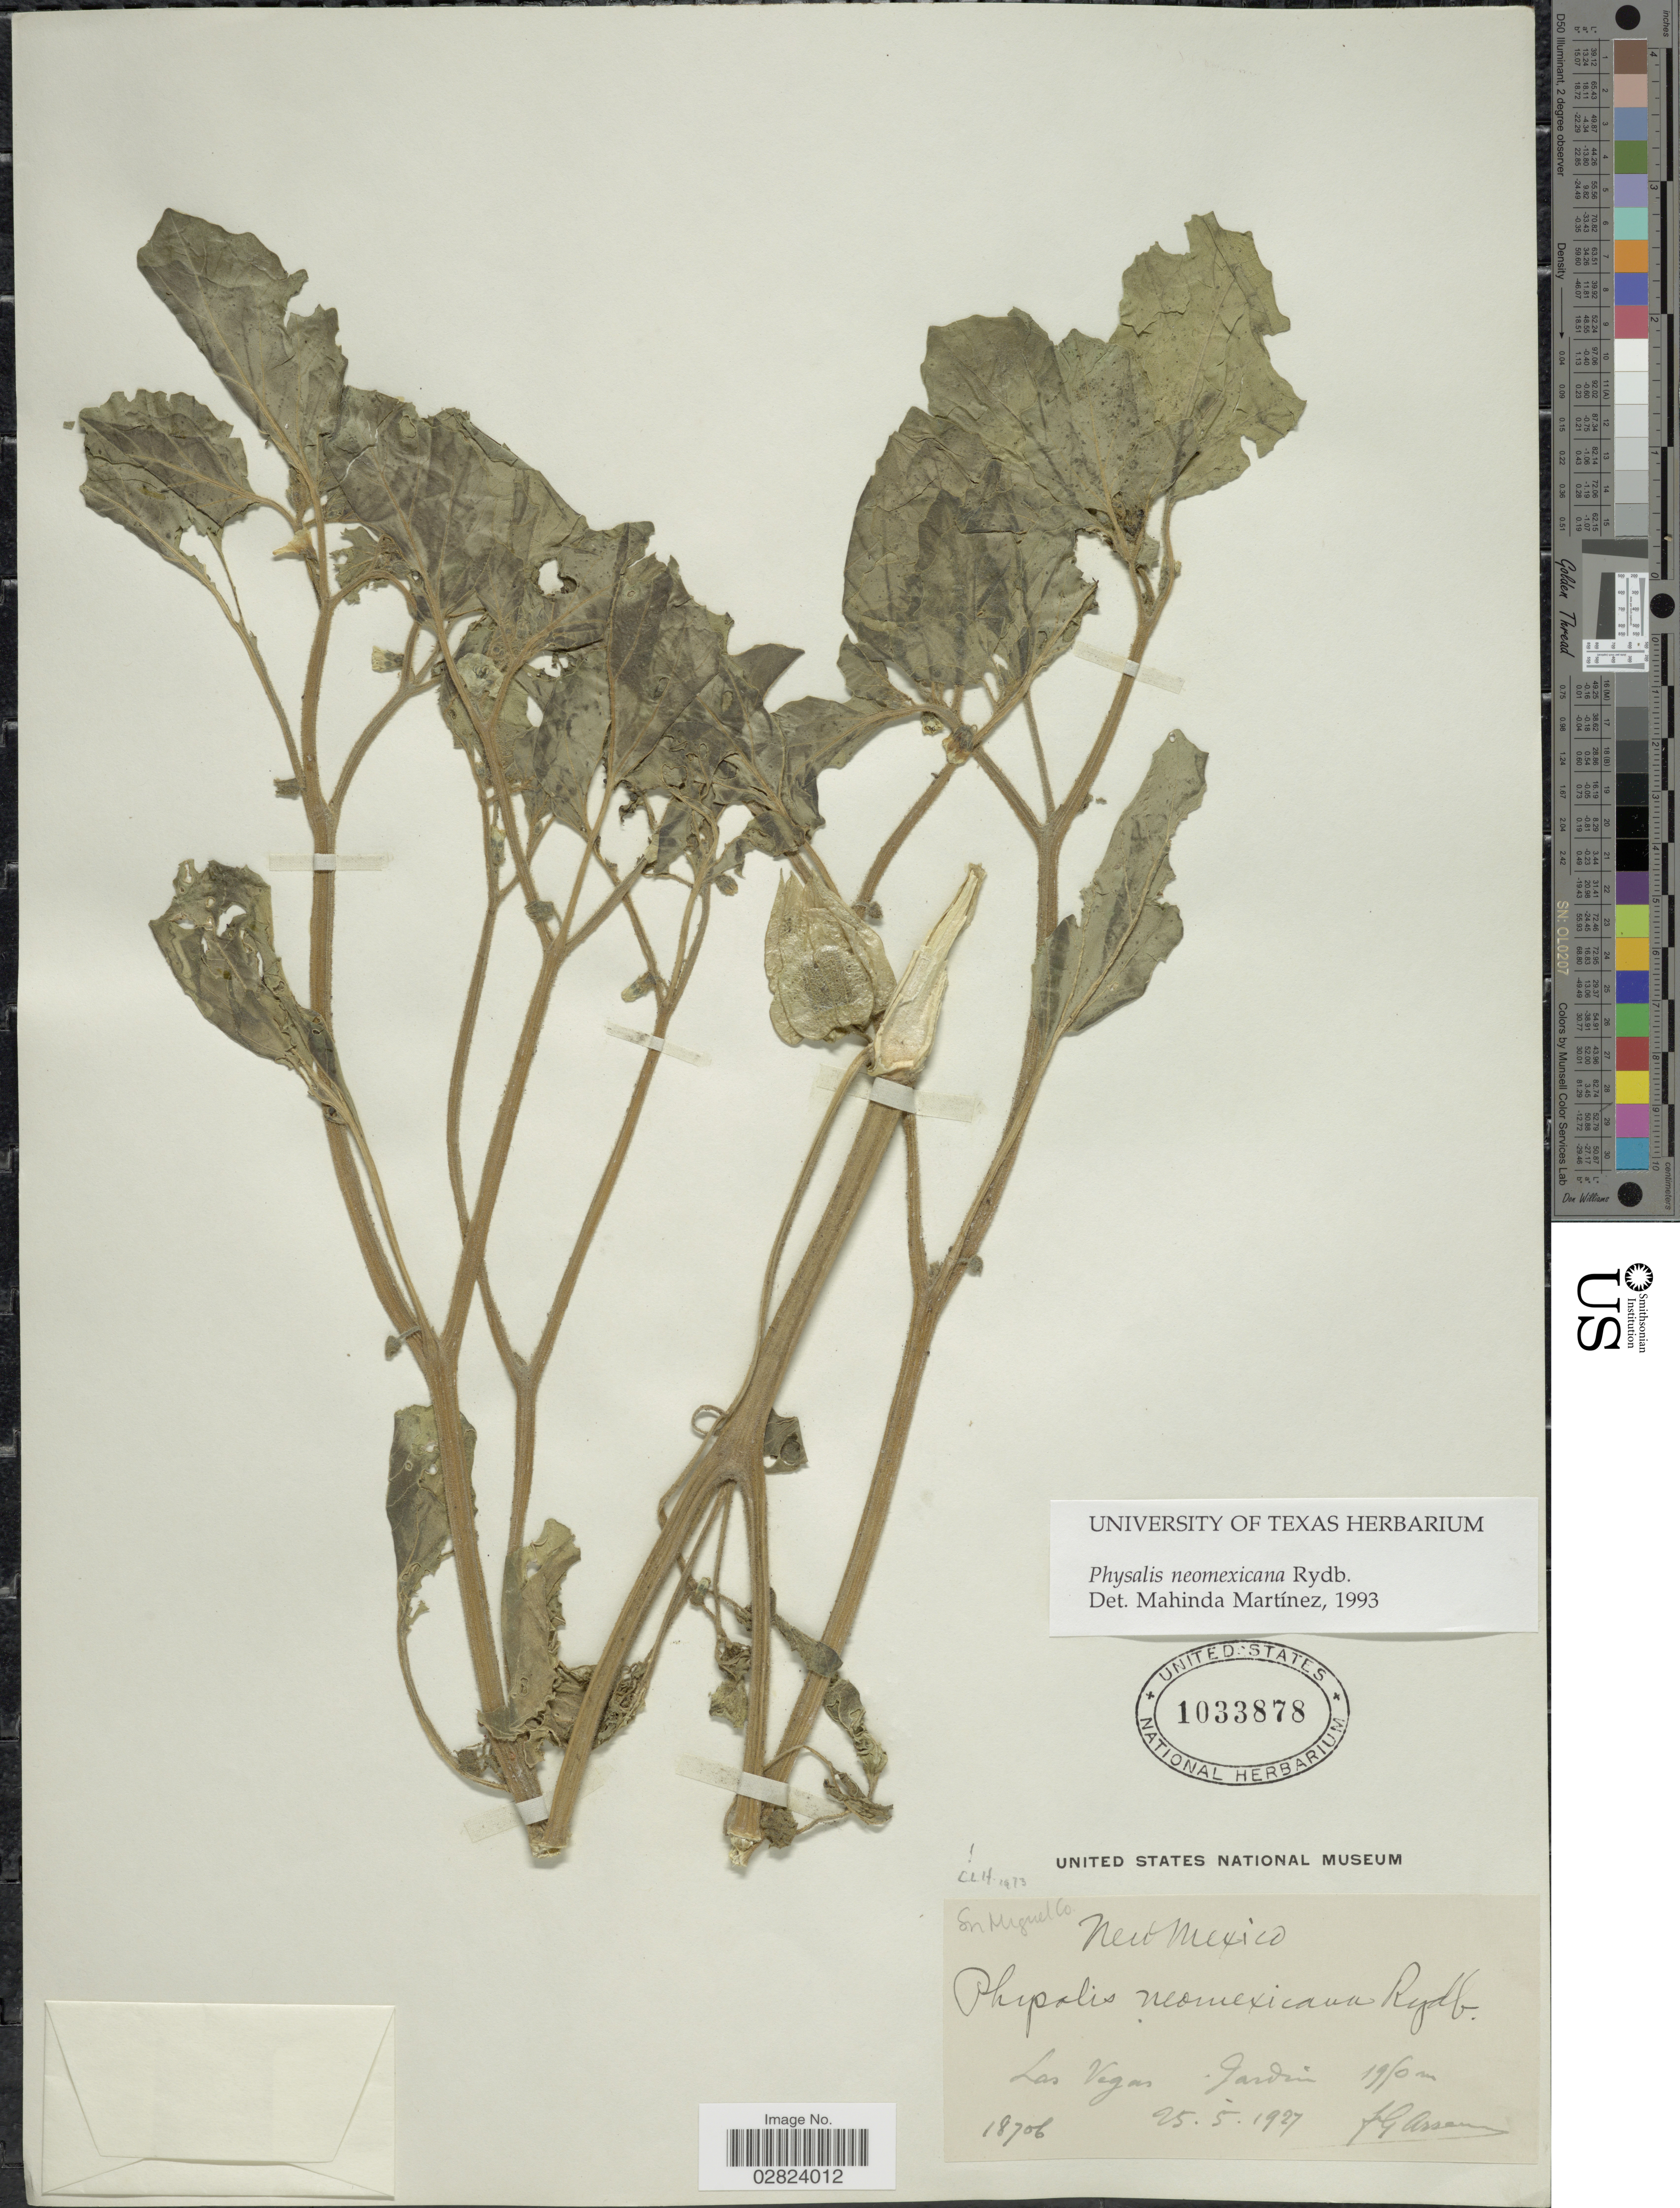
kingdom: Plantae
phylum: Tracheophyta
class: Magnoliopsida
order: Solanales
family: Solanaceae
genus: Physalis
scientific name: Physalis neomexicana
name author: Rydb.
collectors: Bro. G. Arsène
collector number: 18706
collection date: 1927-05-25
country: United States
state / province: New Mexico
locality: Las Vegas. Sn Miguel Co.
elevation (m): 1950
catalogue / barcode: US 1033878